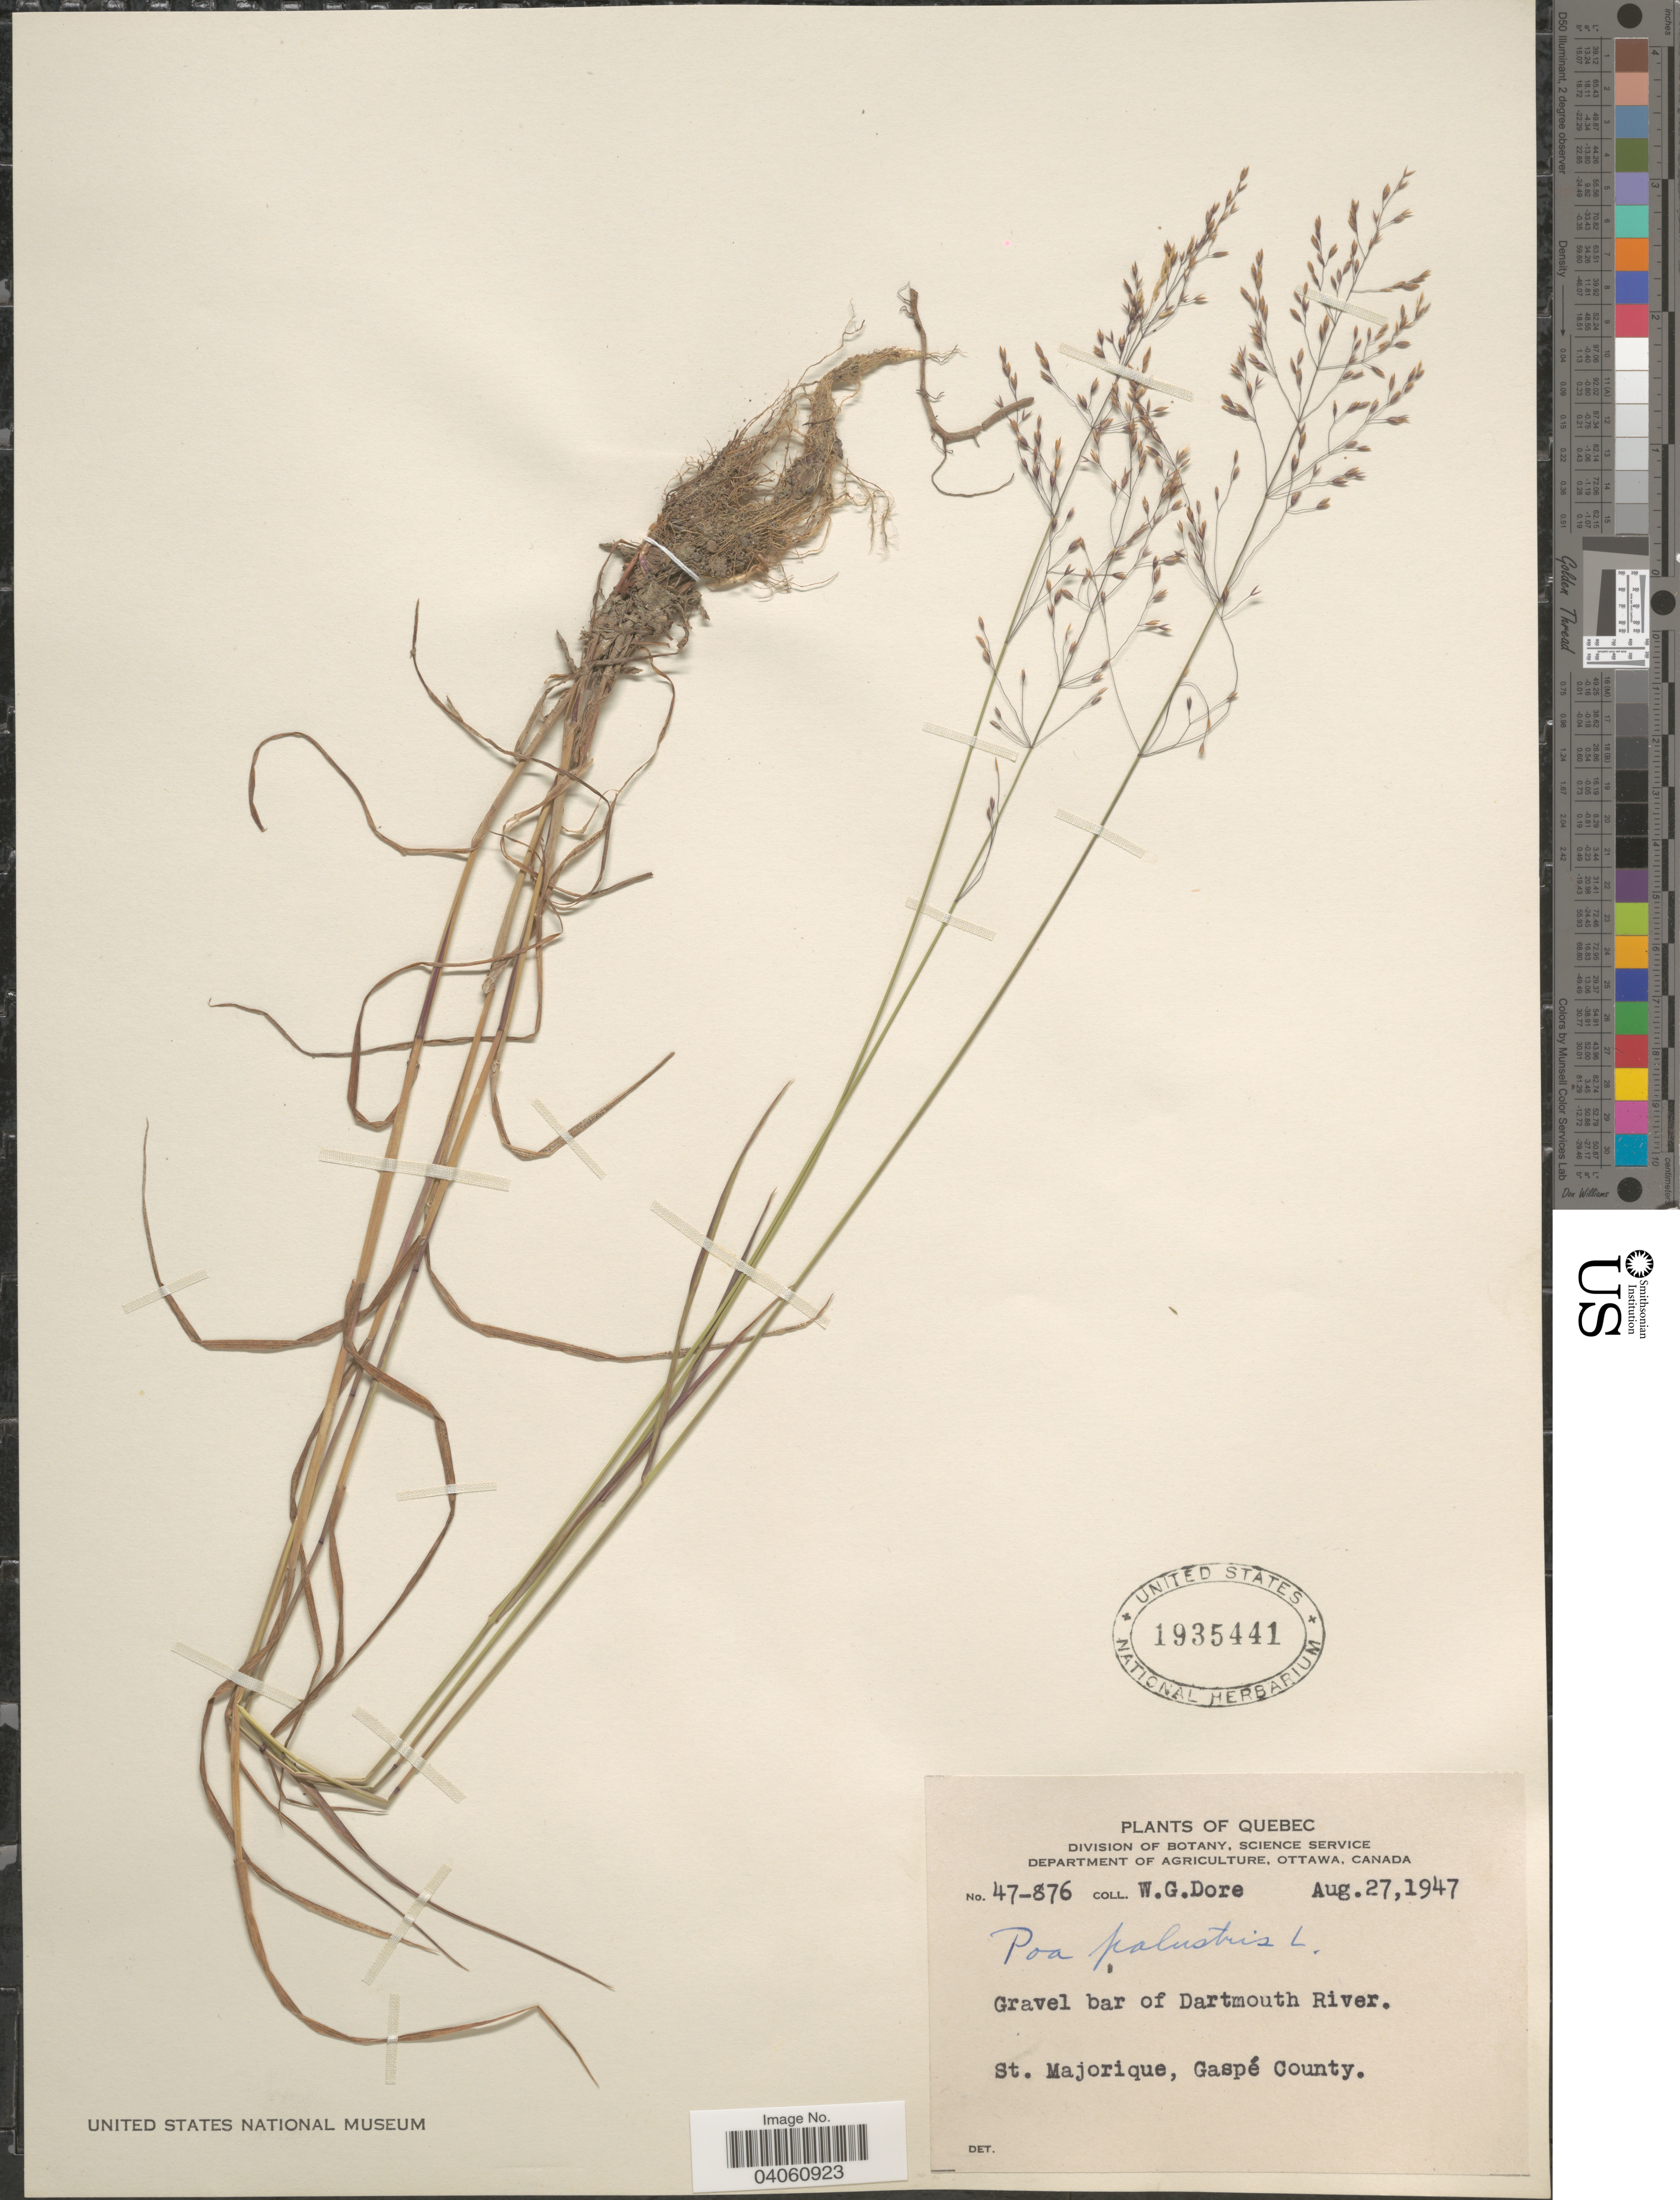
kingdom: Plantae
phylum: Tracheophyta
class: Liliopsida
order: Poales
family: Poaceae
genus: Poa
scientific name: Poa palustris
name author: L.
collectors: W. Dore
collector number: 47-876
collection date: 1947-08-27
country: Canada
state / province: Quebec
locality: Bar of Dartmouth River. St. Majorique, Gaspé County.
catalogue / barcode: US 1935441